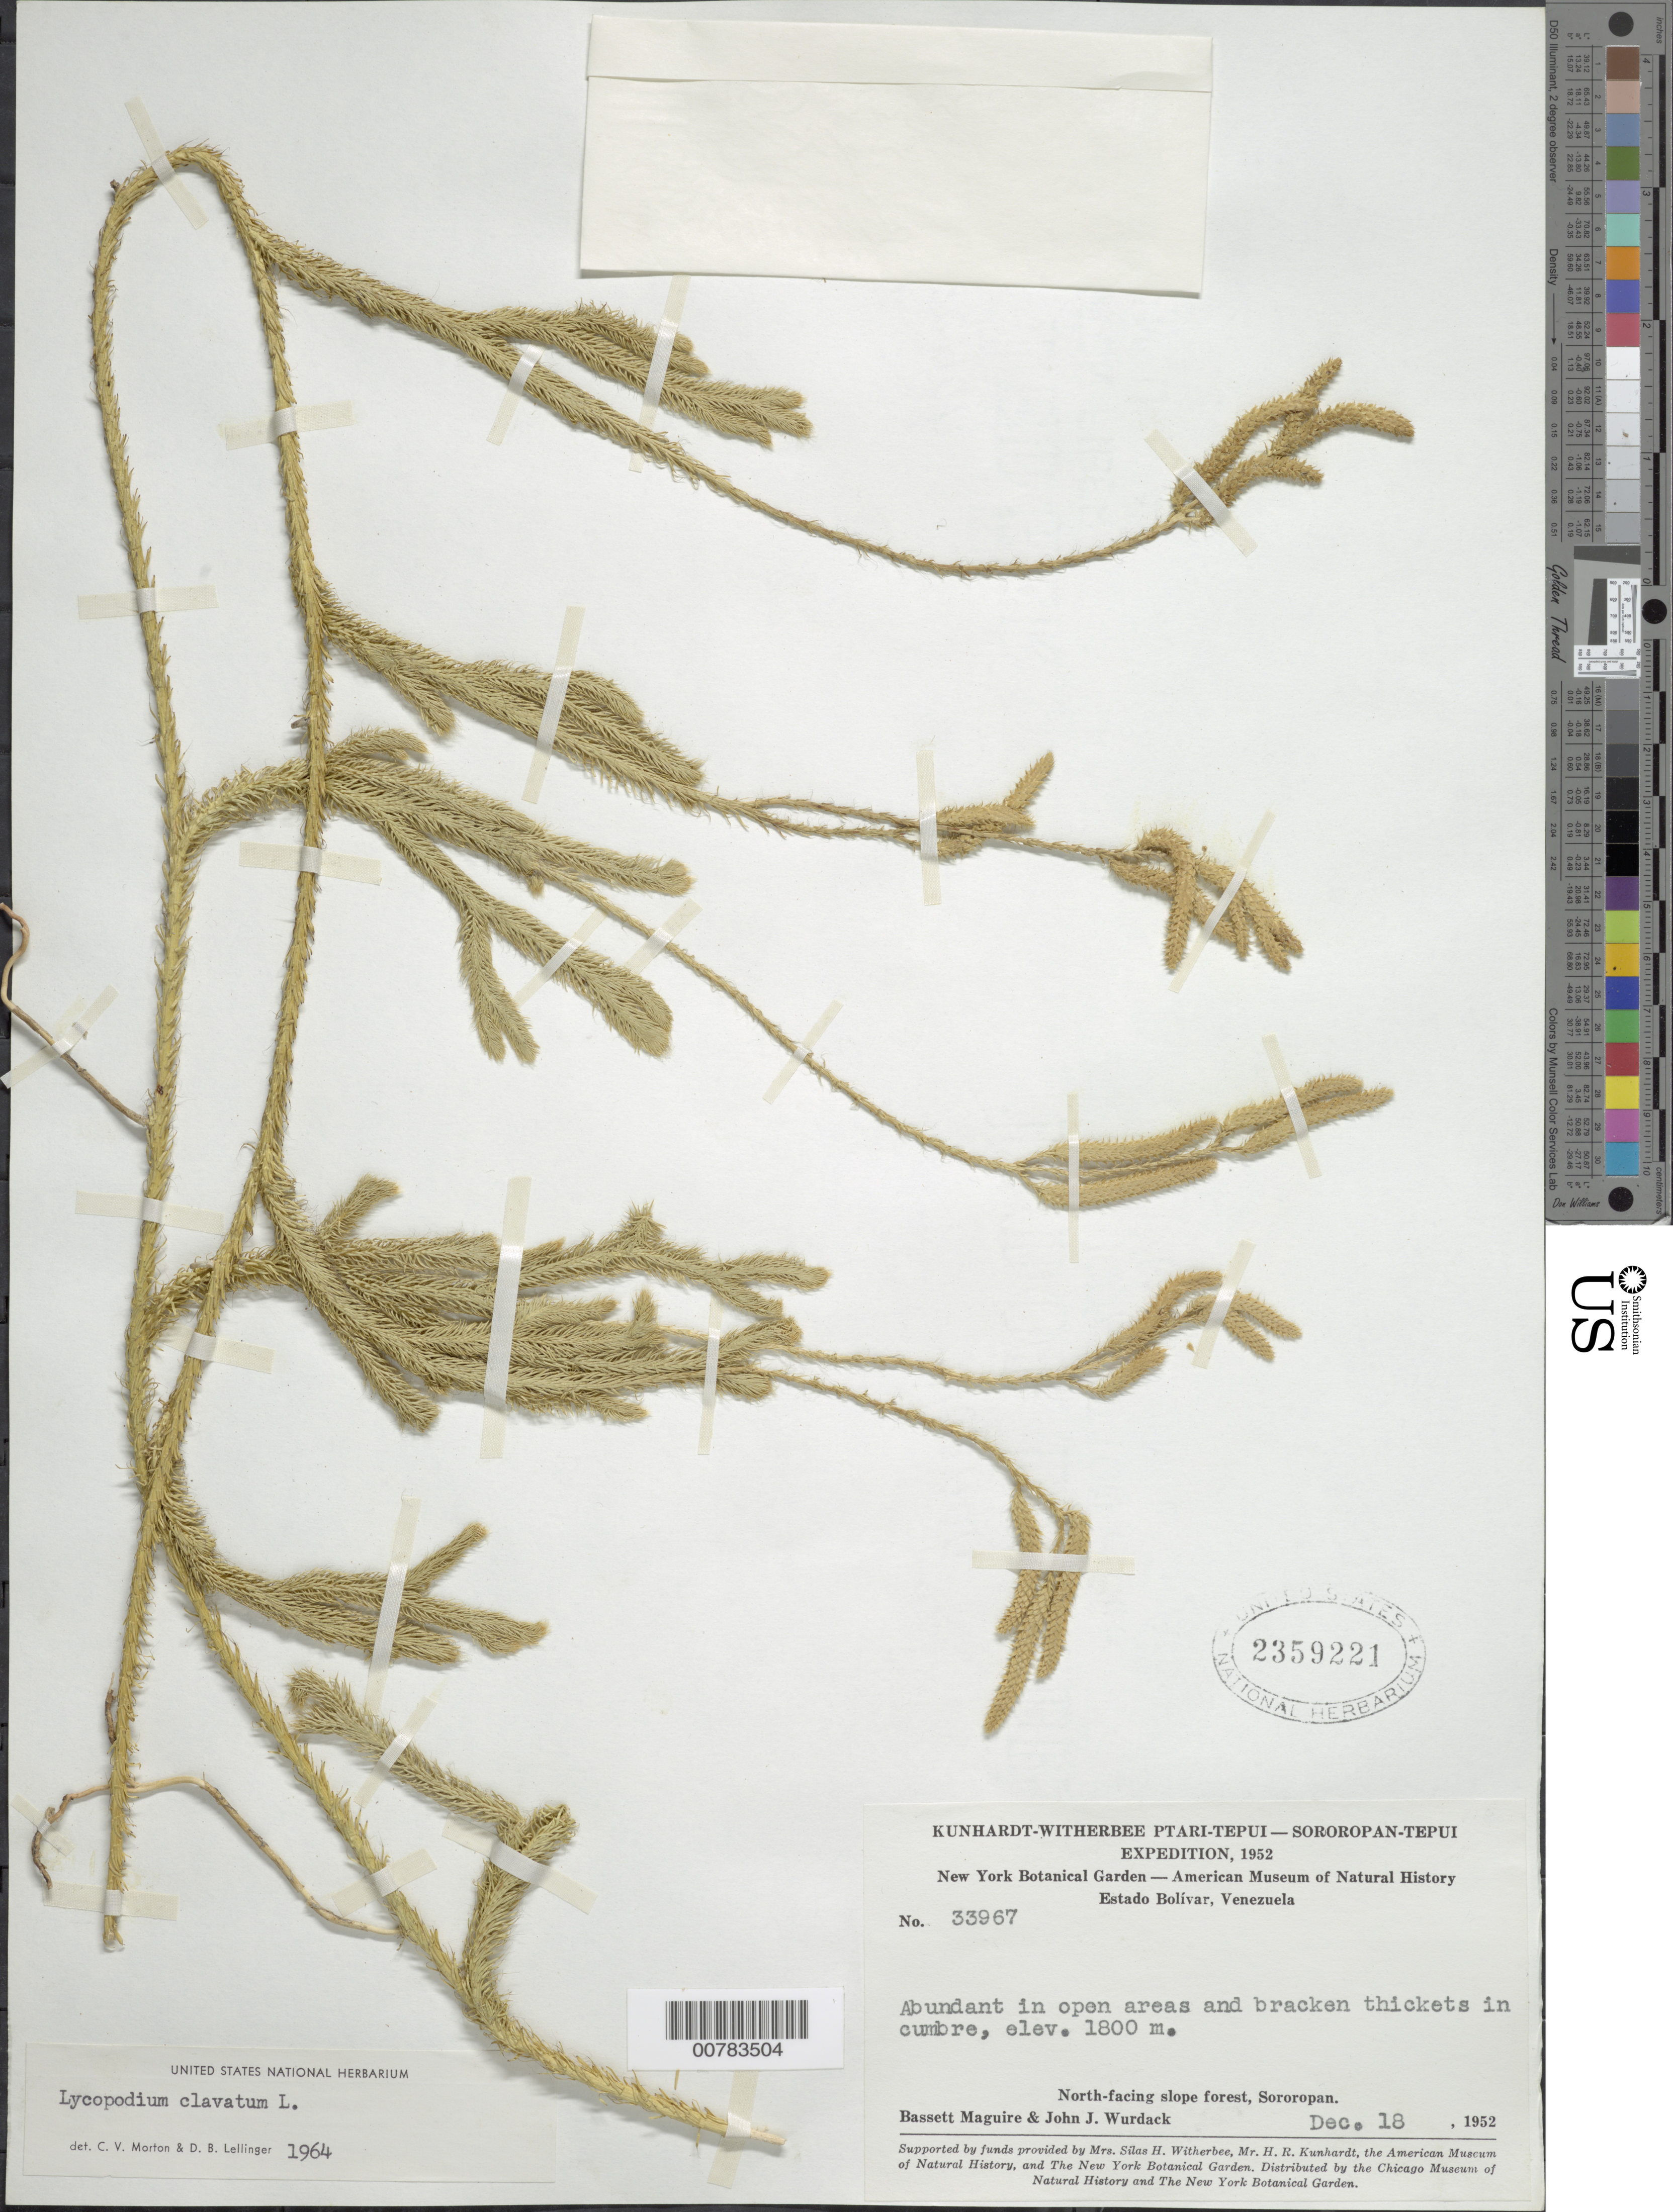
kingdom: Plantae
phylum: Tracheophyta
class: Lycopodiopsida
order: Lycopodiales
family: Lycopodiaceae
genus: Lycopodium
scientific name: Lycopodium clavatum subsp. contiguum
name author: (Klotzsch) B. Øllg.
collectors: B. Maguire & J. J. Wurdack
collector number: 33967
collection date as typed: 18-Dec-52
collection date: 1952-12-18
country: Venezuela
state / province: Bolívar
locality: Sororopán-tepuí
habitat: North-facing slope forest, in cumbre; in open areas and bracken thickets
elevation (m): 1800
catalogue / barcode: US 2359221